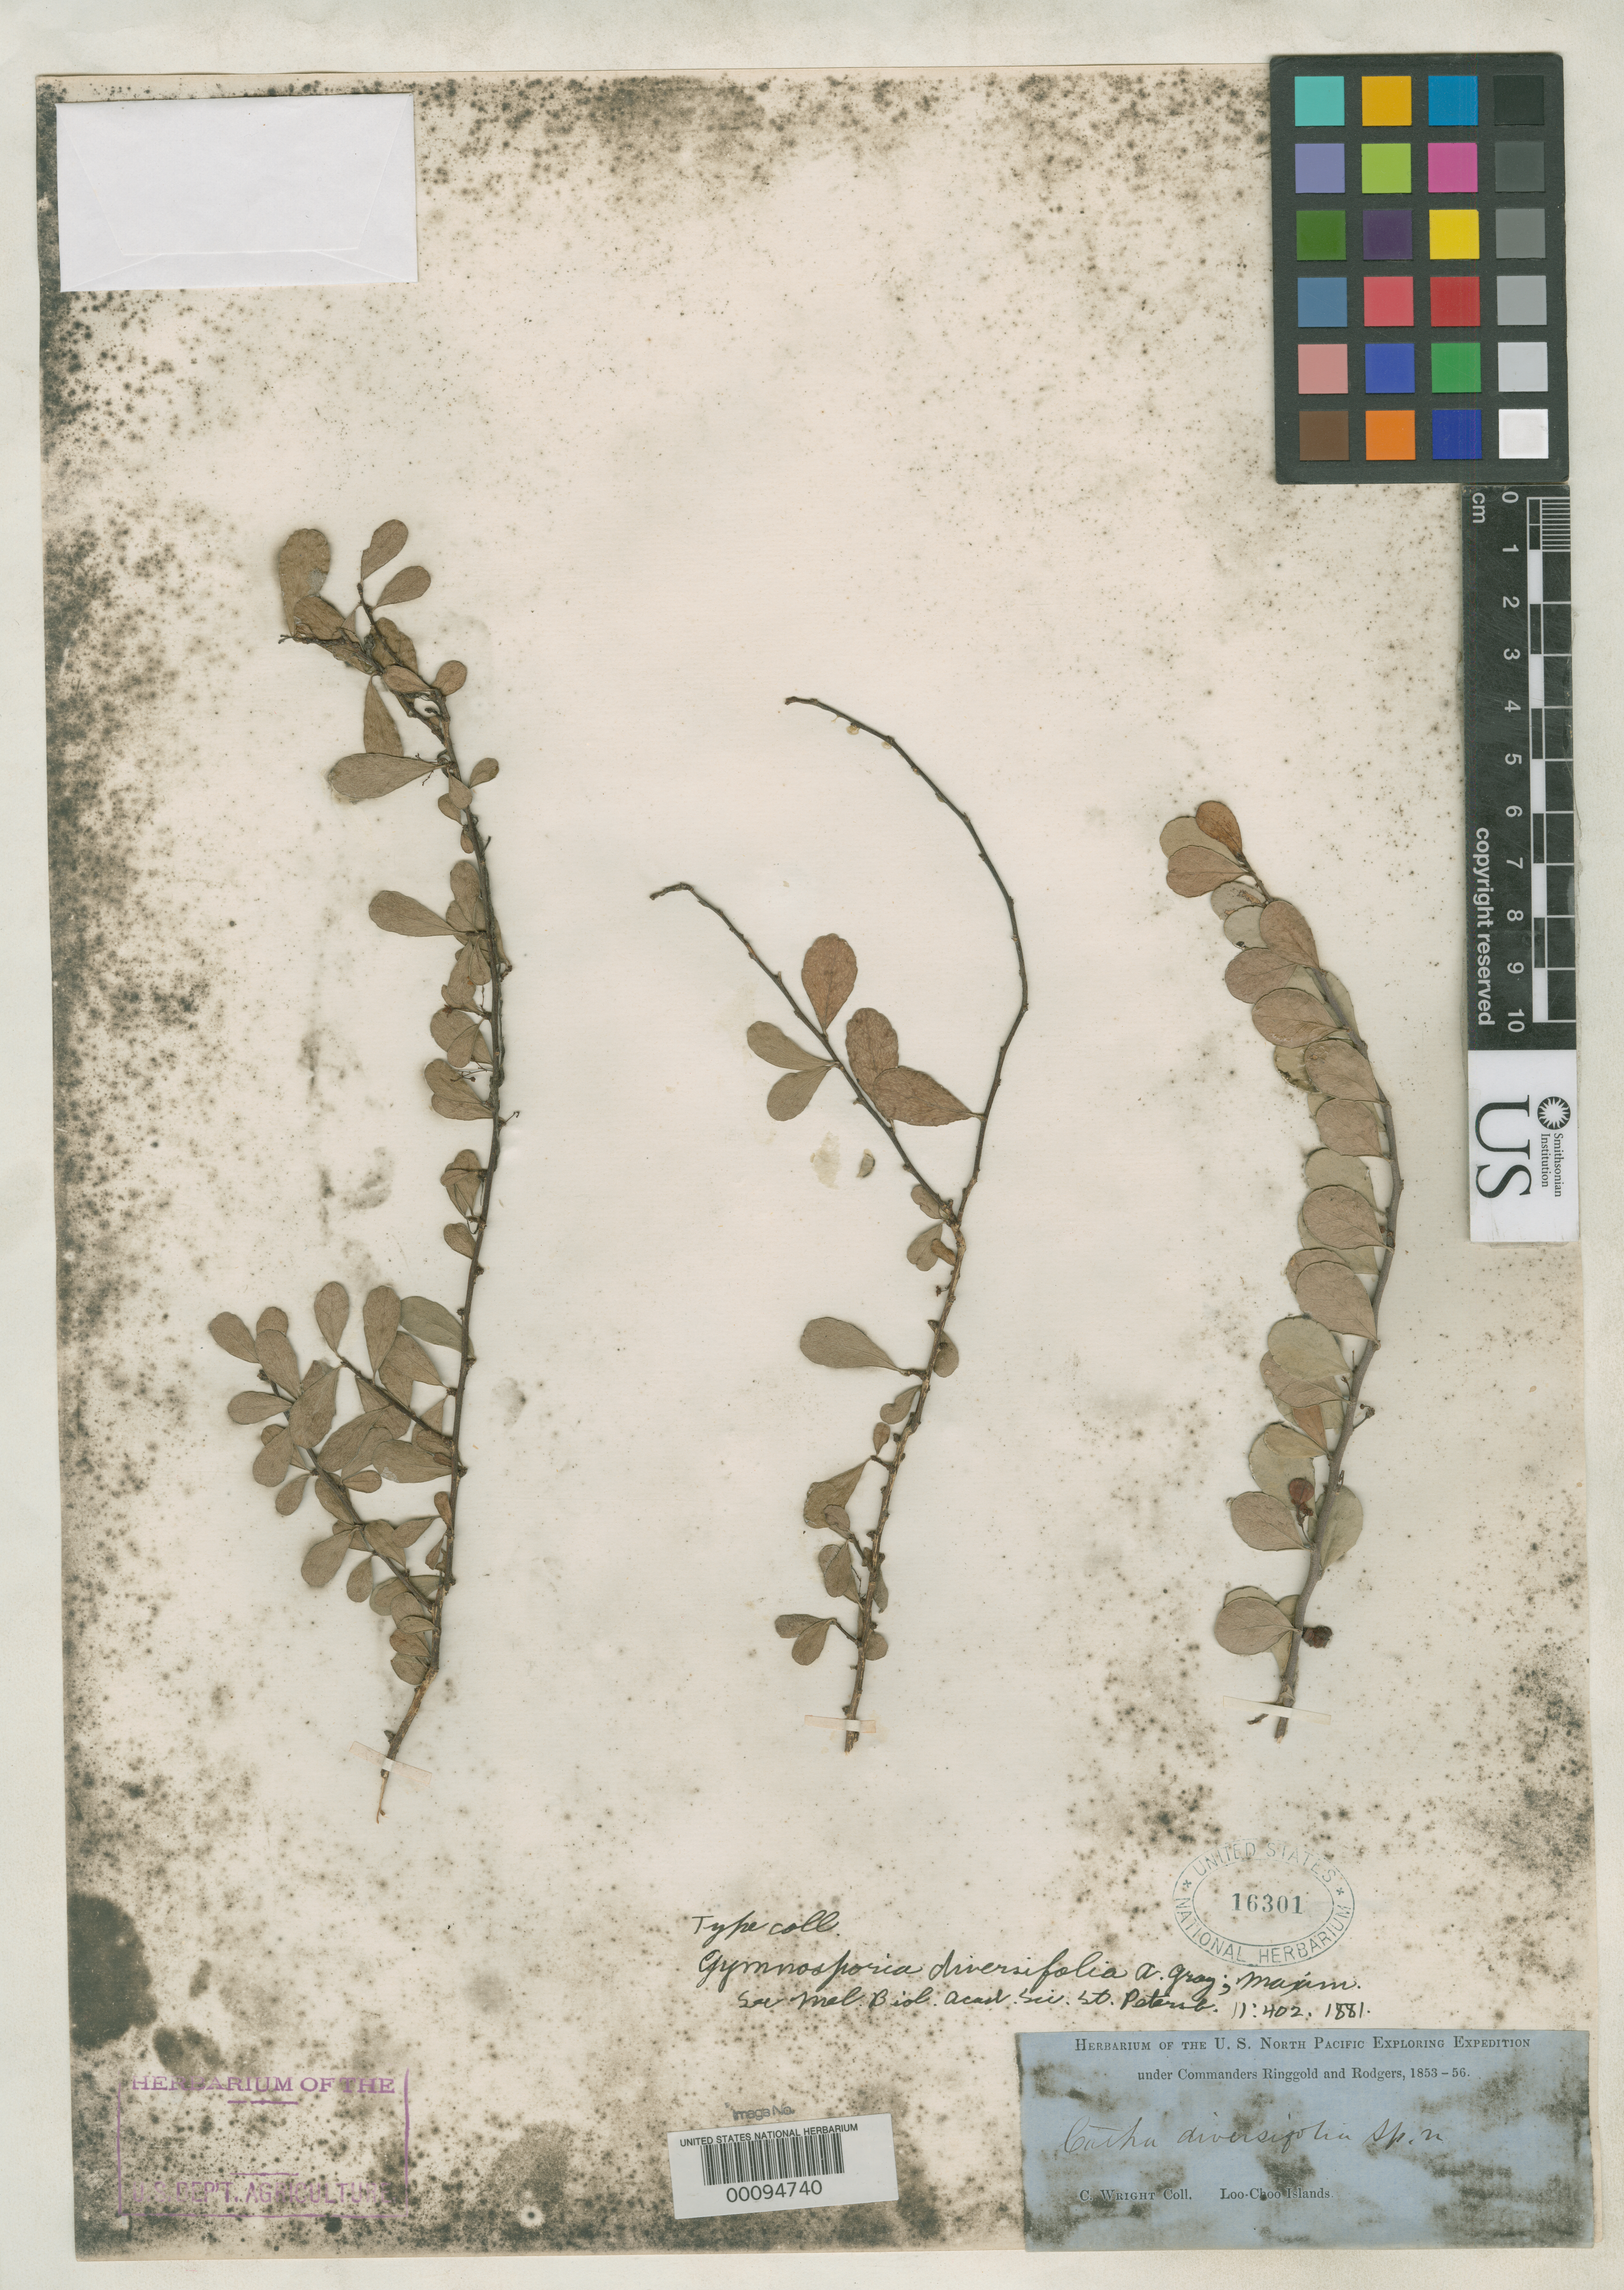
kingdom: Plantae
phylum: Tracheophyta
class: Magnoliopsida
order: Celastrales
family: Celastraceae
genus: Gymnosporia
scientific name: Gymnosporia diversifolia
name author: Maxim.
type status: Type Collection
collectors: C. Wright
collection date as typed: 1853 to -- --- 1856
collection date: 1853/1856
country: Japan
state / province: Okinawa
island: Liu Chiu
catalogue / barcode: US 16301